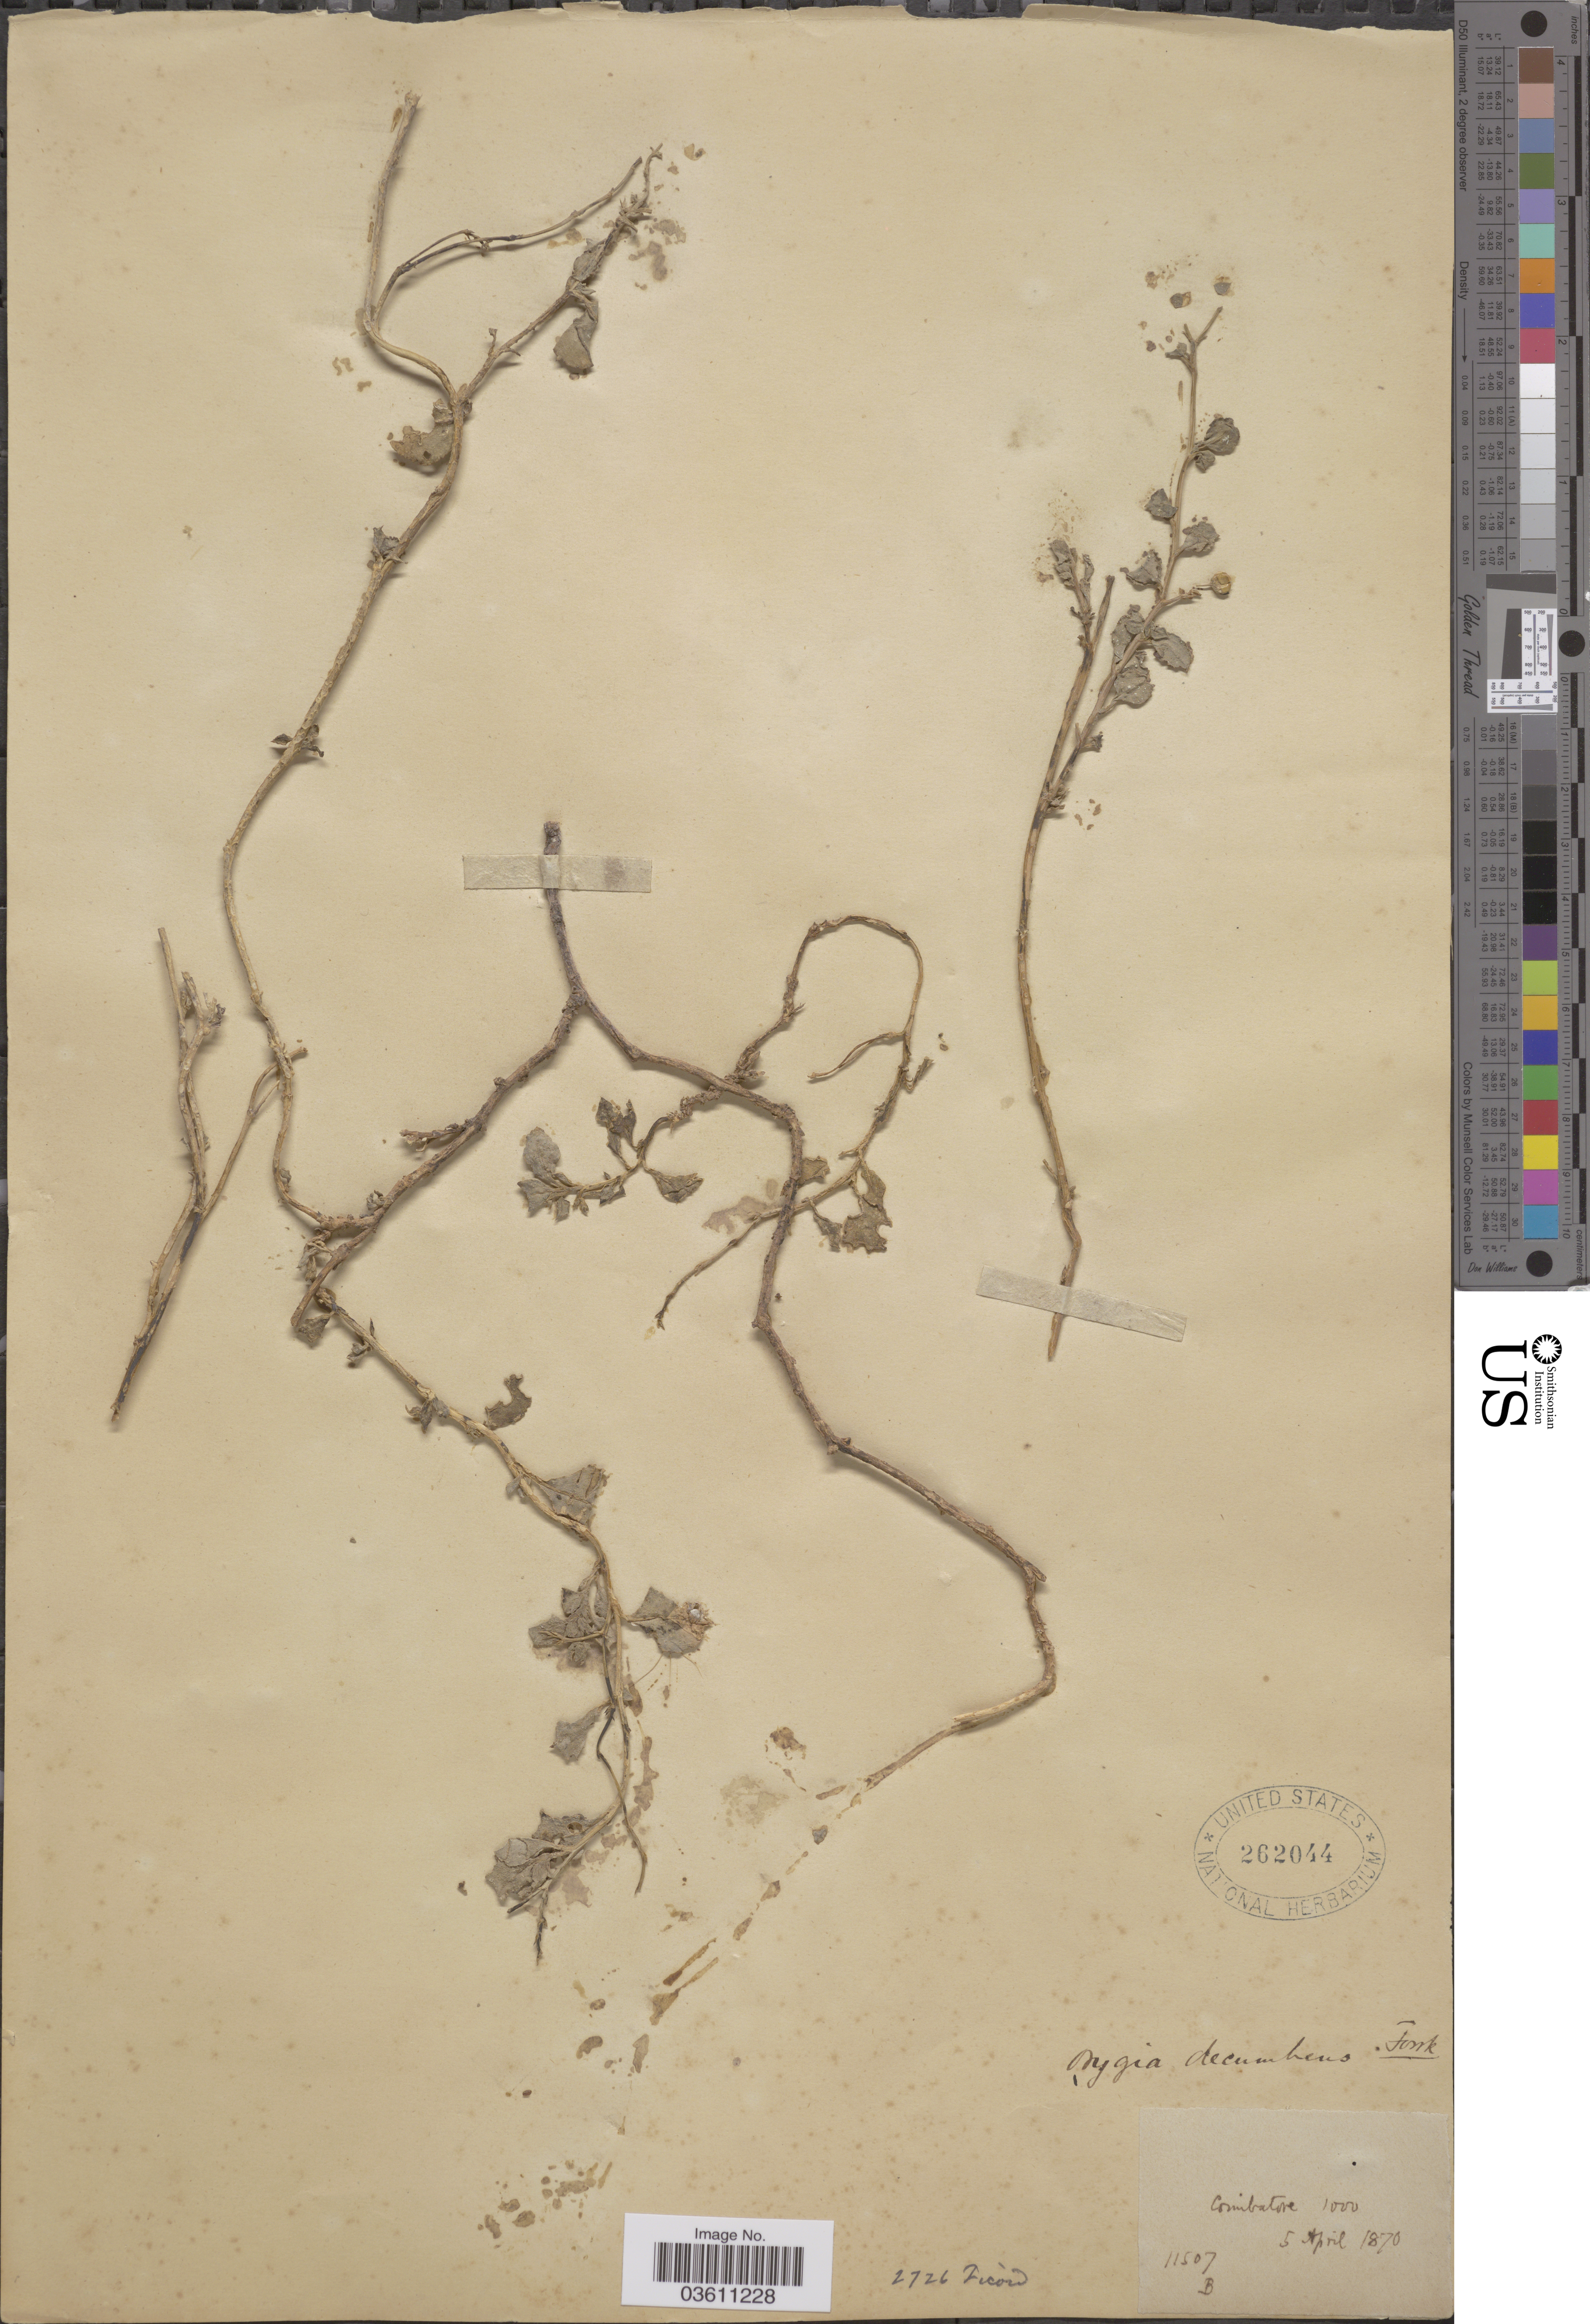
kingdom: Plantae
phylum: Tracheophyta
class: Magnoliopsida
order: Caryophyllales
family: Talinaceae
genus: Orygia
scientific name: Orygia decumbens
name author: Forssk.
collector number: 11507B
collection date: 1870-04-05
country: India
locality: Coimbatore.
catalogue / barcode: US 262044